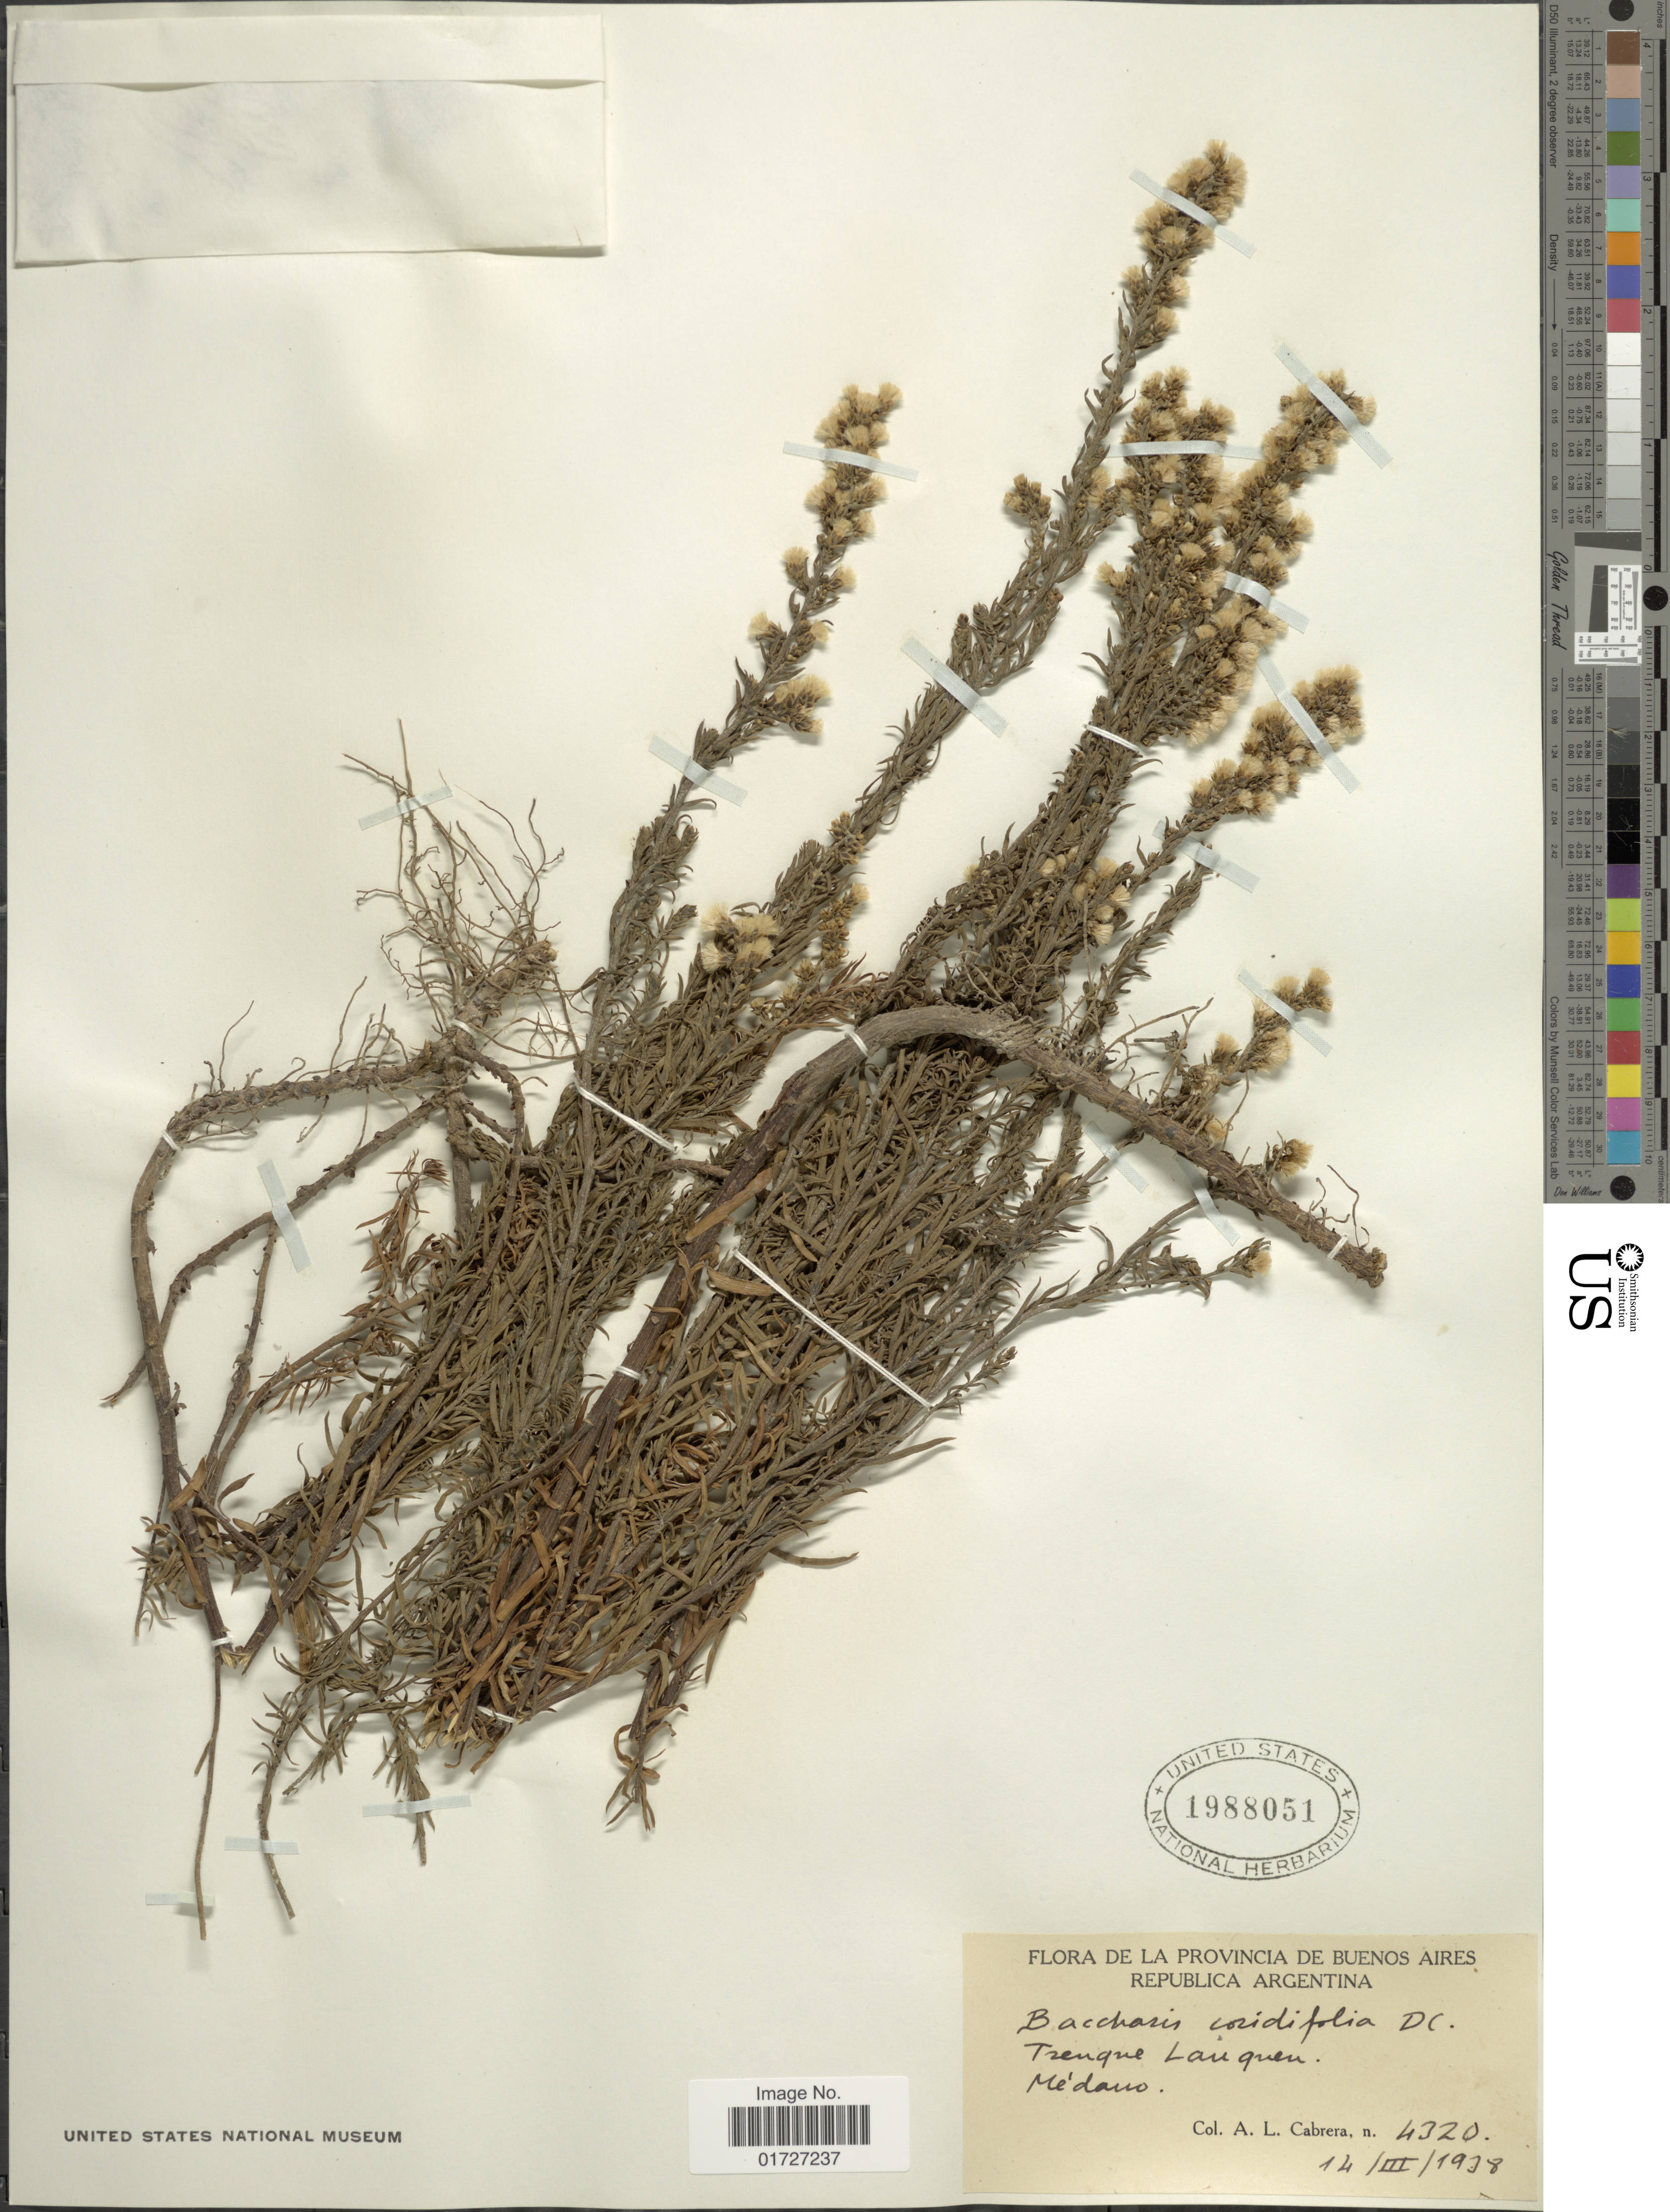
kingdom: Plantae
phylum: Tracheophyta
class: Magnoliopsida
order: Asterales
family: Asteraceae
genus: Baccharis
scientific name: Baccharis coridifolia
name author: DC.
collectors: A. L. Cabrera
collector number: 4320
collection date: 1938-03-14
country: Argentina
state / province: Buenos Aires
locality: Republica Argentina, Trenque Languen, Medano.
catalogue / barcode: US 1988051